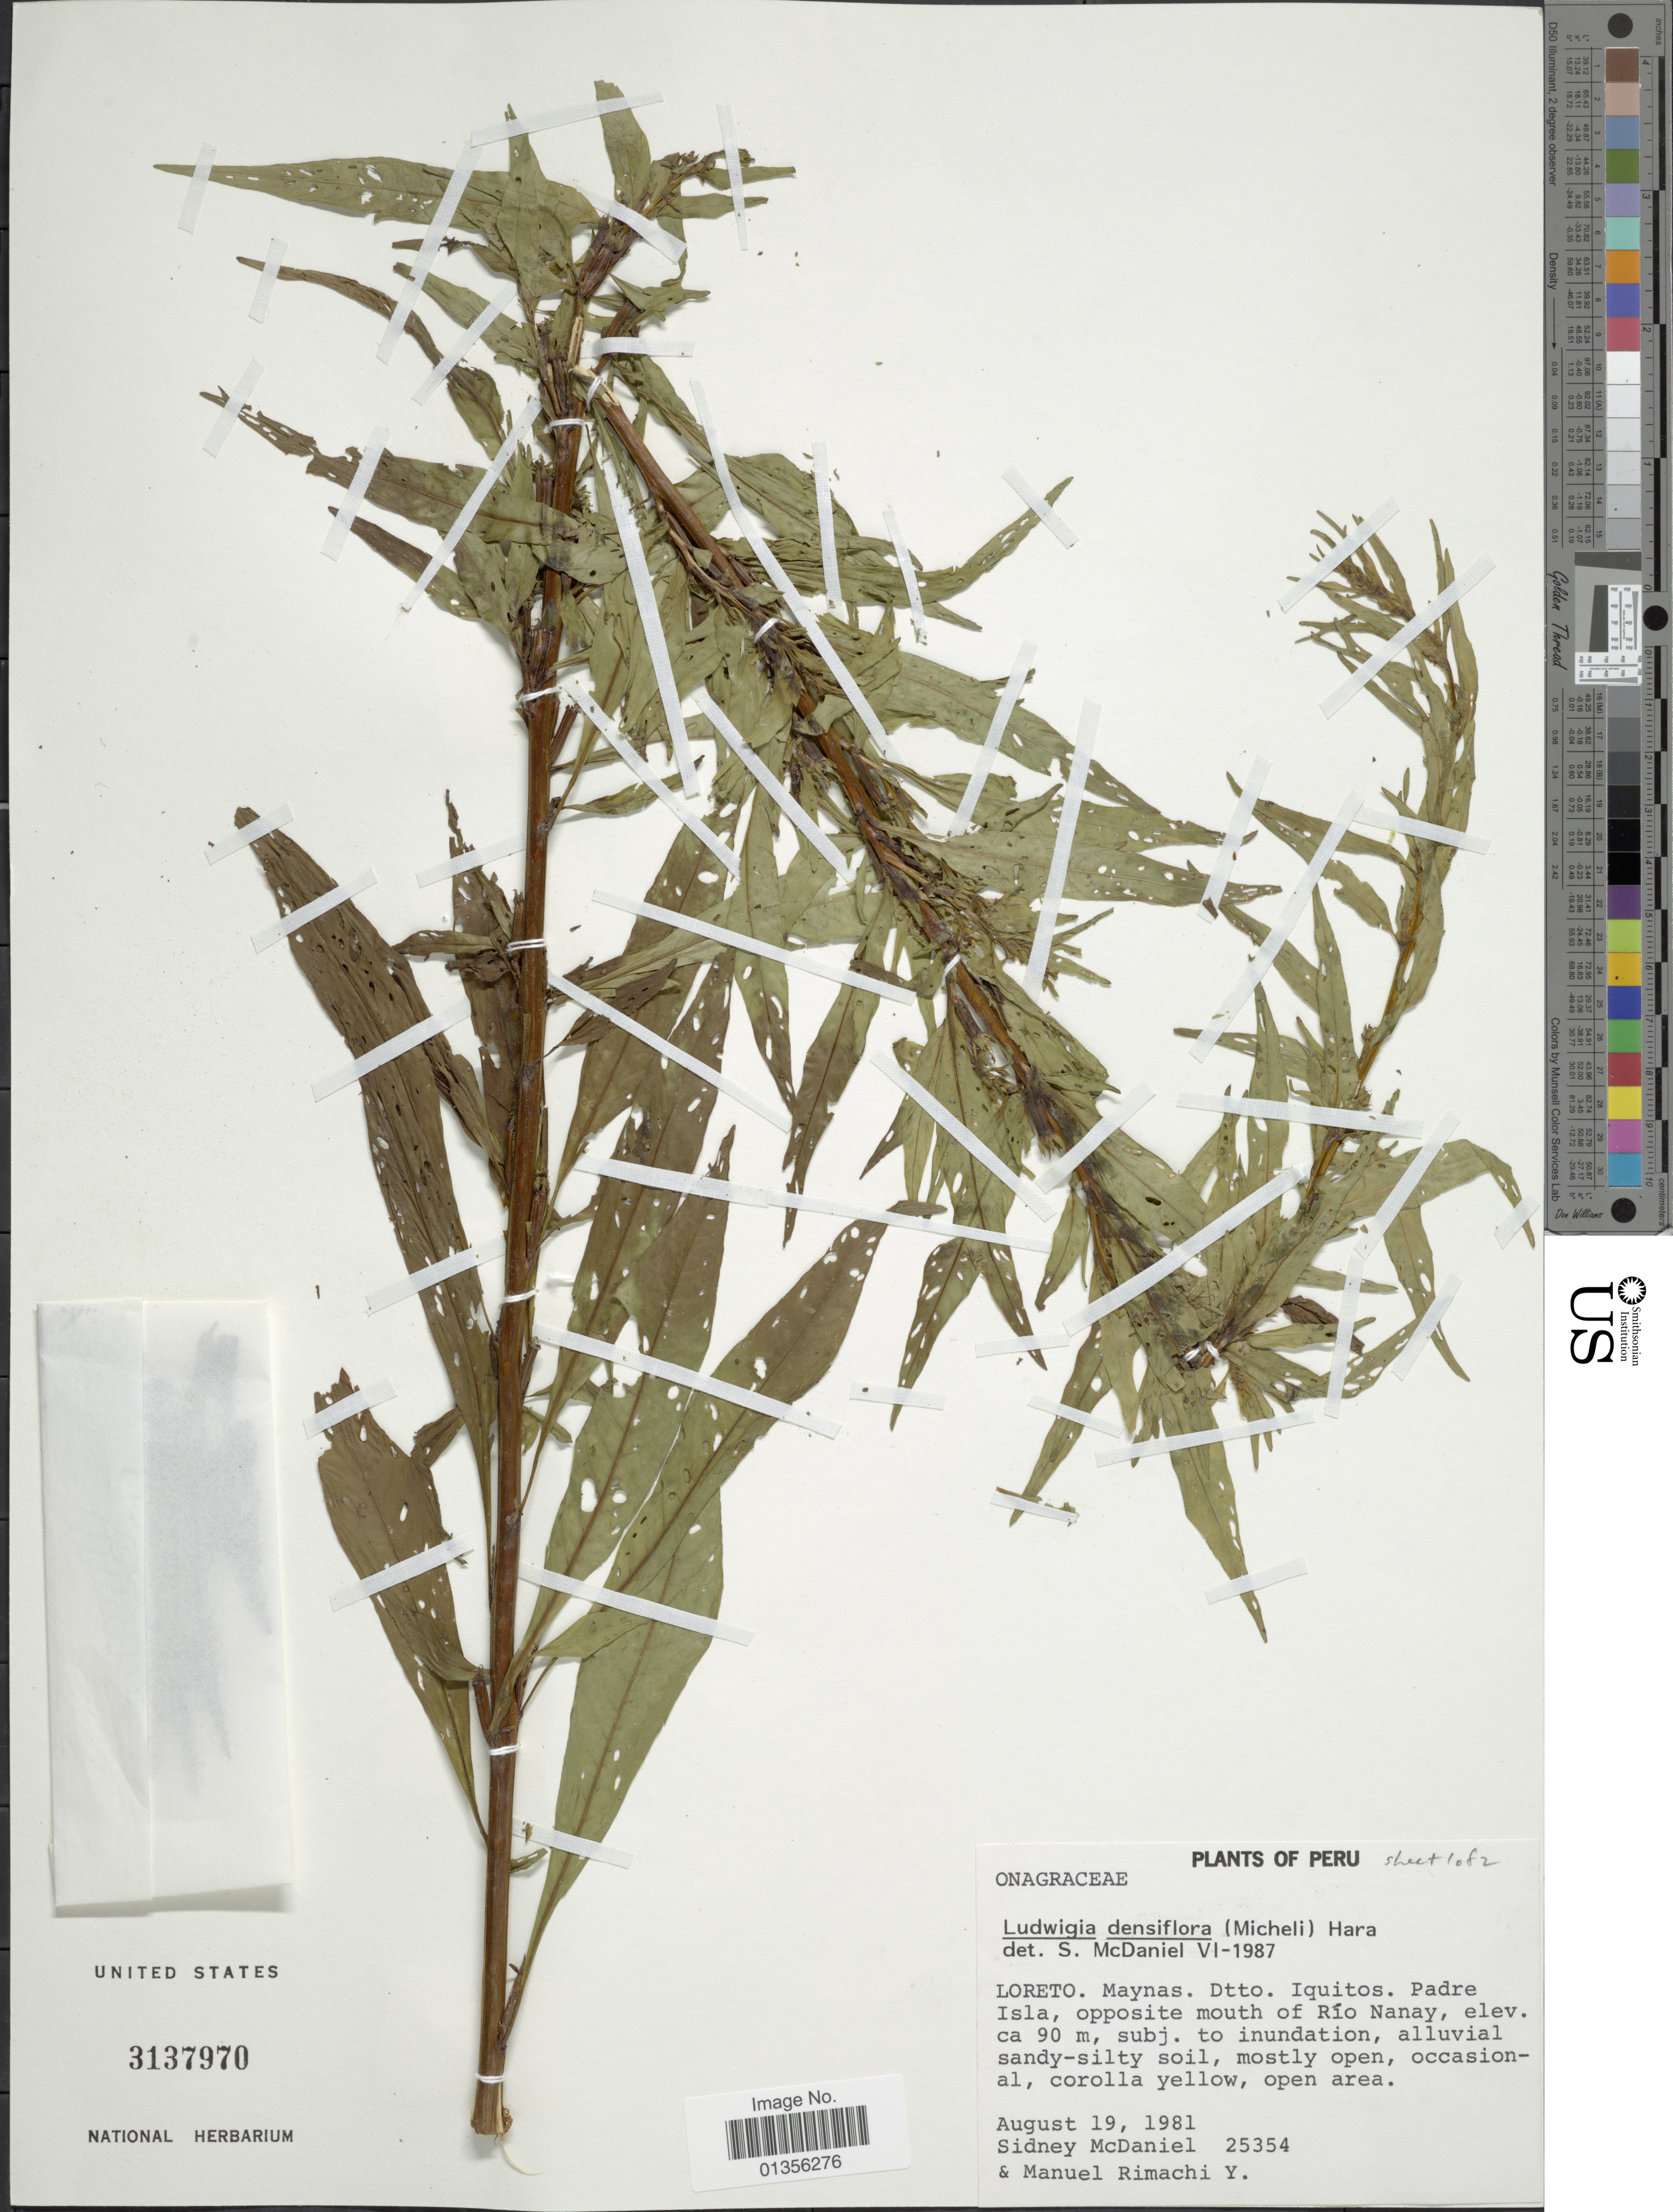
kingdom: Plantae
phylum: Tracheophyta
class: Magnoliopsida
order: Myrtales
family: Onagraceae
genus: Ludwigia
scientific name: Ludwigia densiflora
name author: (Micheli) H. Hara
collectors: S. McDaniel & M. Rimachi Y.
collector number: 25354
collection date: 1981-08-19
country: Peru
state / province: Loreto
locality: Maynas. Dtto. Iquitos. Padre Isla, opposite mouth of Río Nanay.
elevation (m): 90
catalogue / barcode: US 3137970